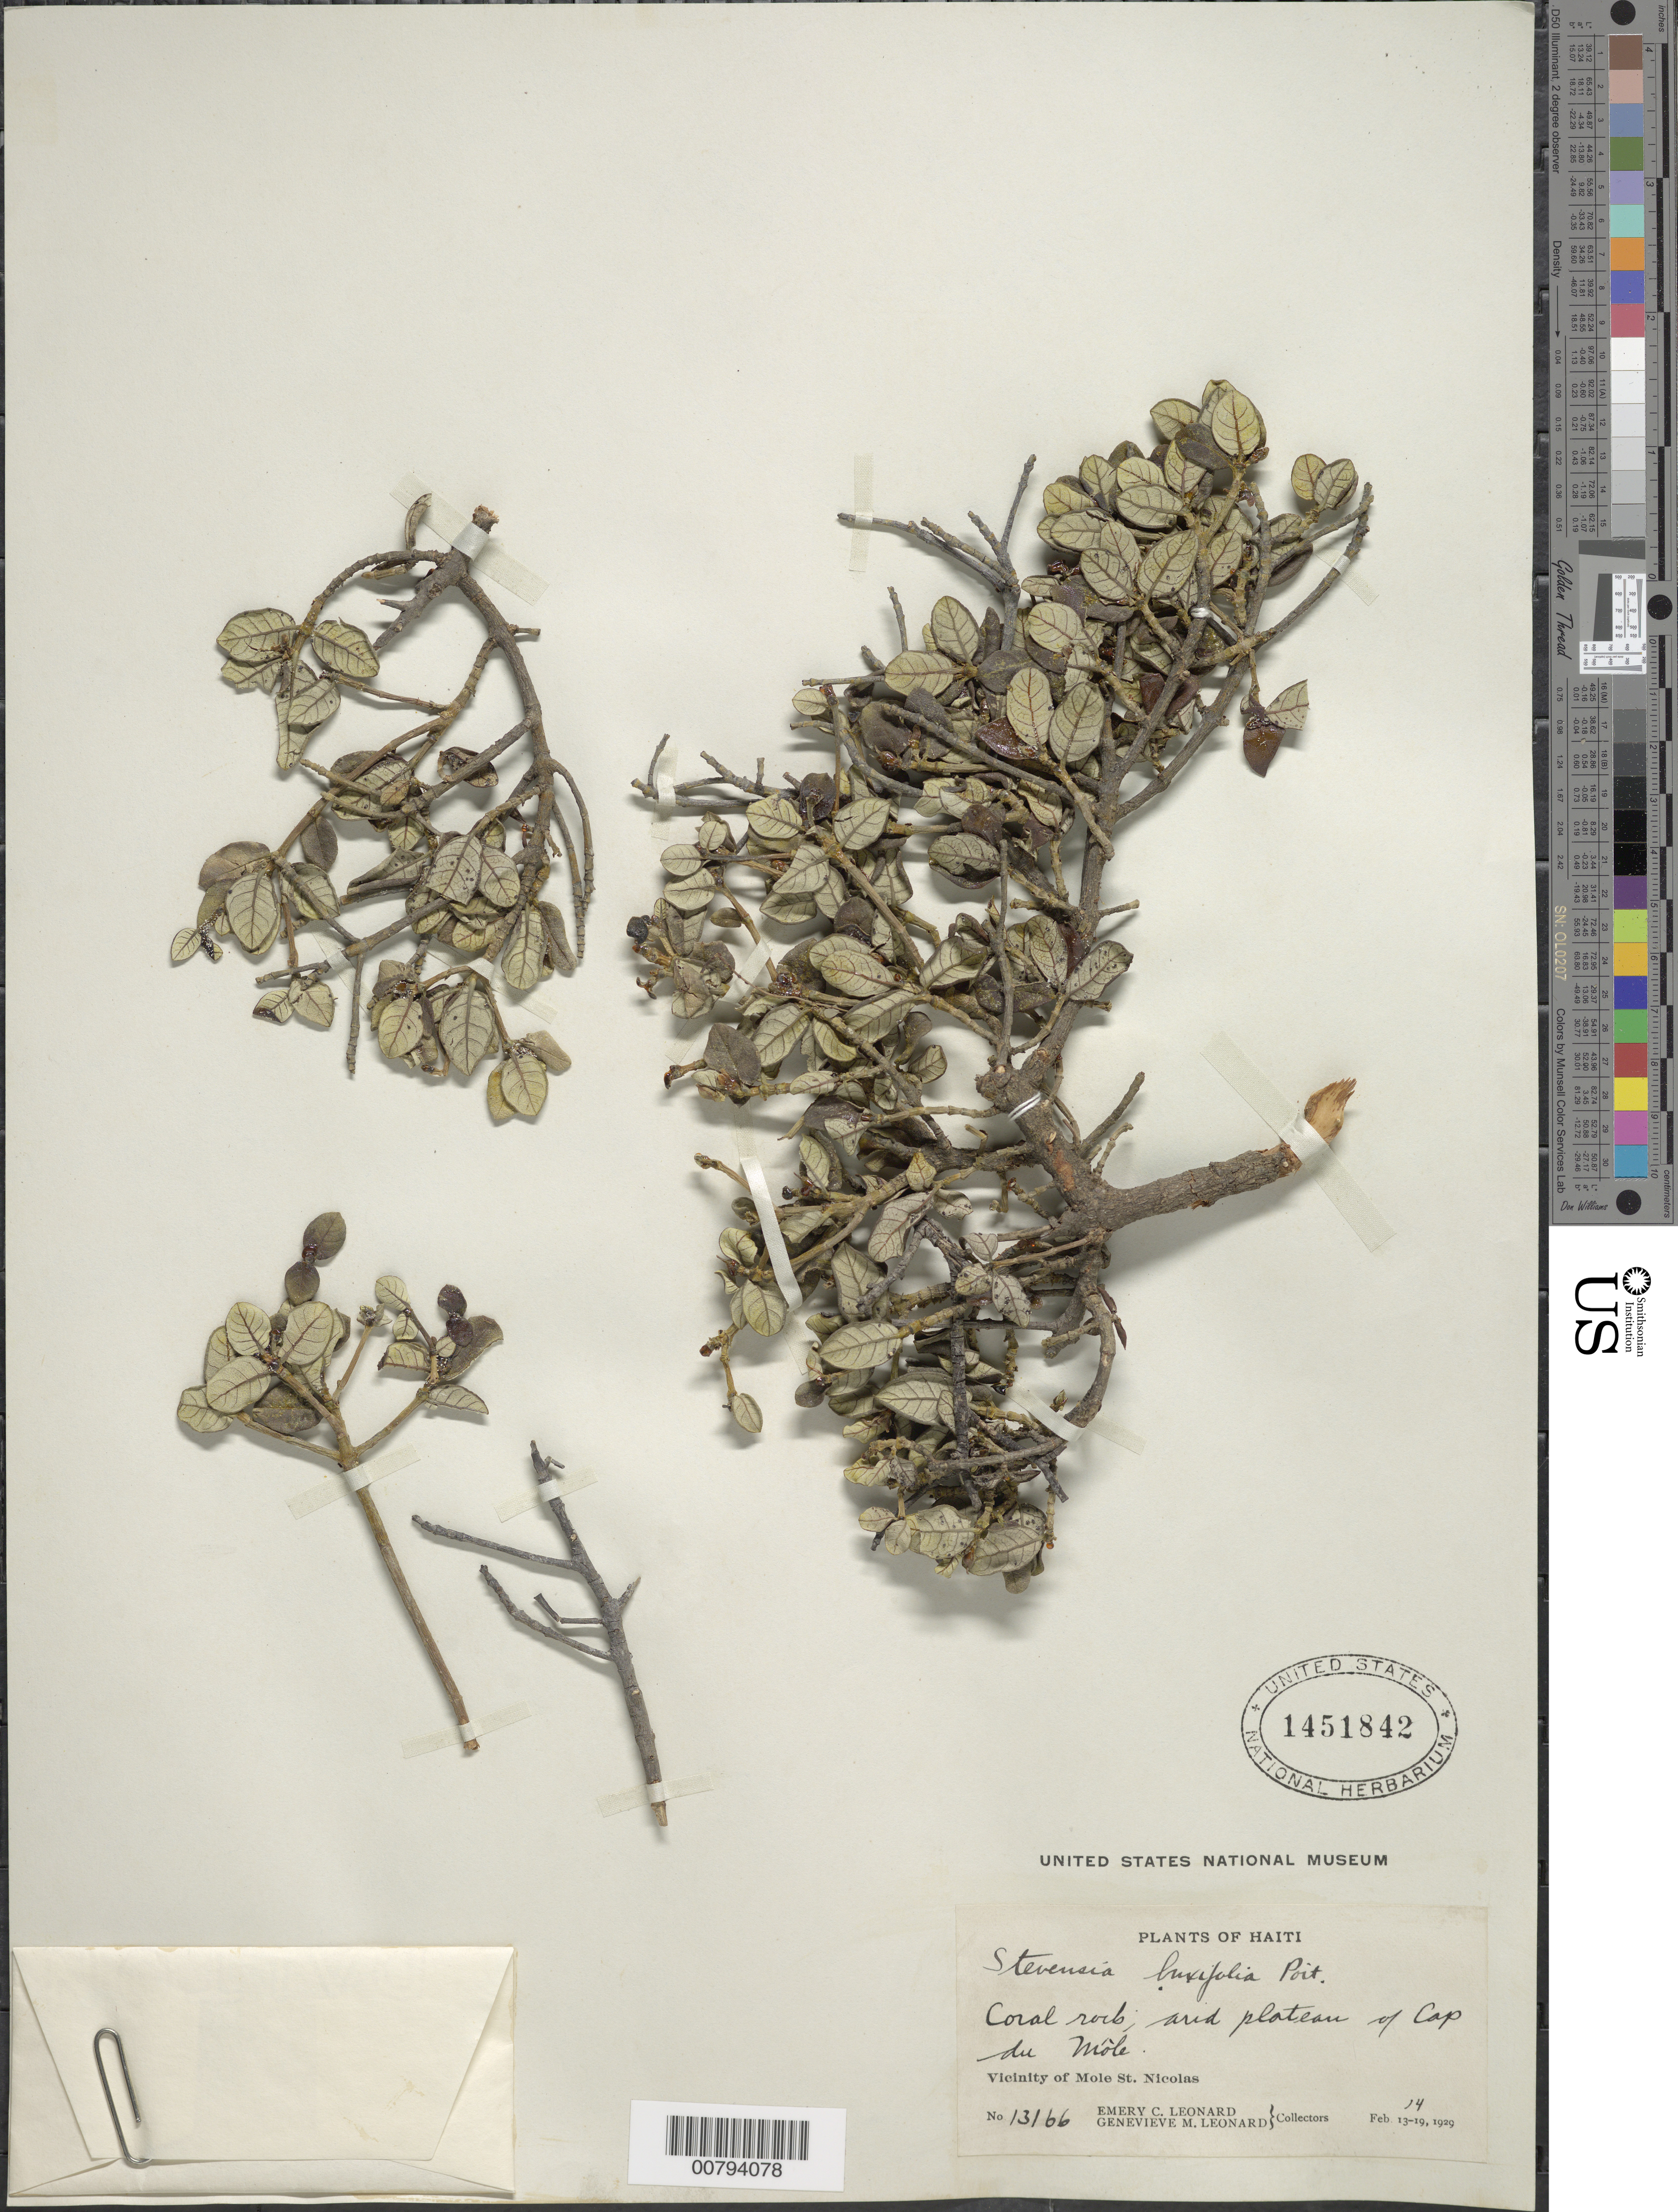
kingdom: Plantae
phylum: Tracheophyta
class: Magnoliopsida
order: Gentianales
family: Rubiaceae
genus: Stevensia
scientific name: Stevensia buxifolia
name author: Poit.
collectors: E. C. Leonard & G. M. Leonard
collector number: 13166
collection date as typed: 14 Feb 1929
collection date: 1929-02-14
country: Haiti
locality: Plateau of Cap de Mole, vicinity of St. Nicolas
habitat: Coral rock, arid plateau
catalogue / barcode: US 1451842